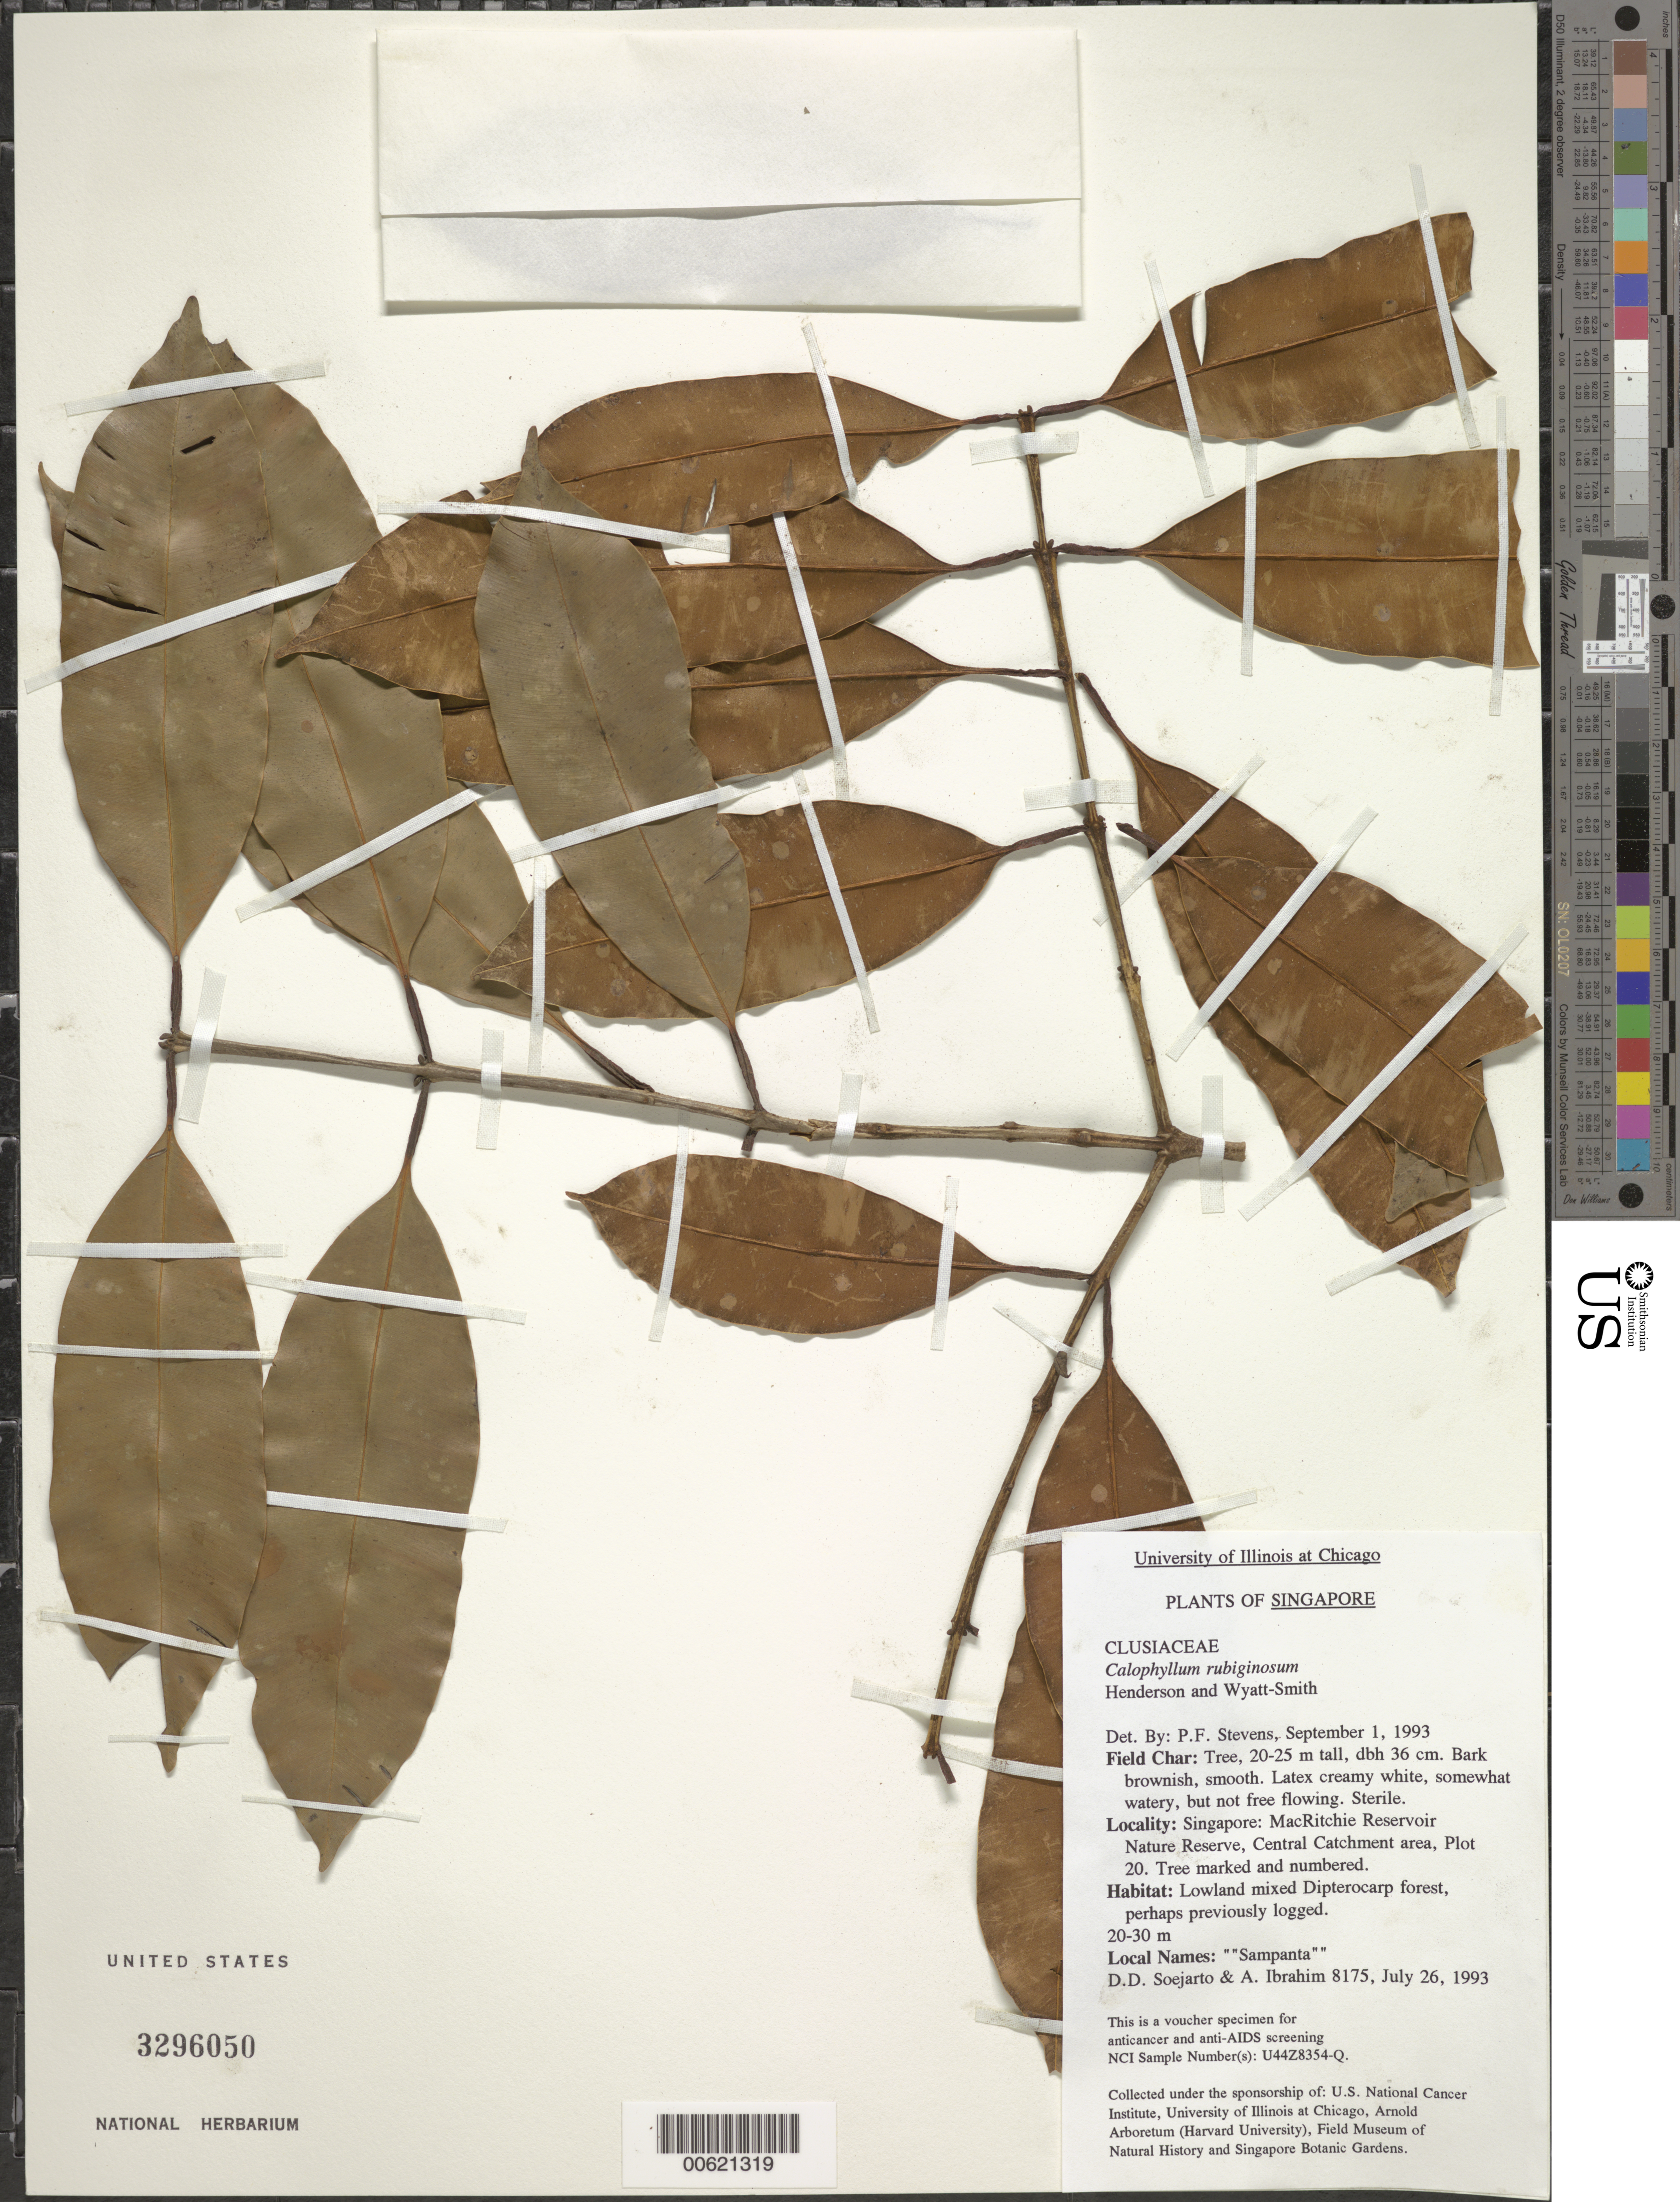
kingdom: Plantae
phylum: Tracheophyta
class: Magnoliopsida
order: Malpighiales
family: Calophyllaceae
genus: Calophyllum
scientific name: Calophyllum rubiginosum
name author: M.R. Hend. & Wyatt-Sm.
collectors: A. Ibrahim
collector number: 8175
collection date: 1993-07-26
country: Singapore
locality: MacRitchie Reservoir Nature Reserve, Central Catchment area, Plot 20.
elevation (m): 20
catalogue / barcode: US 3296050